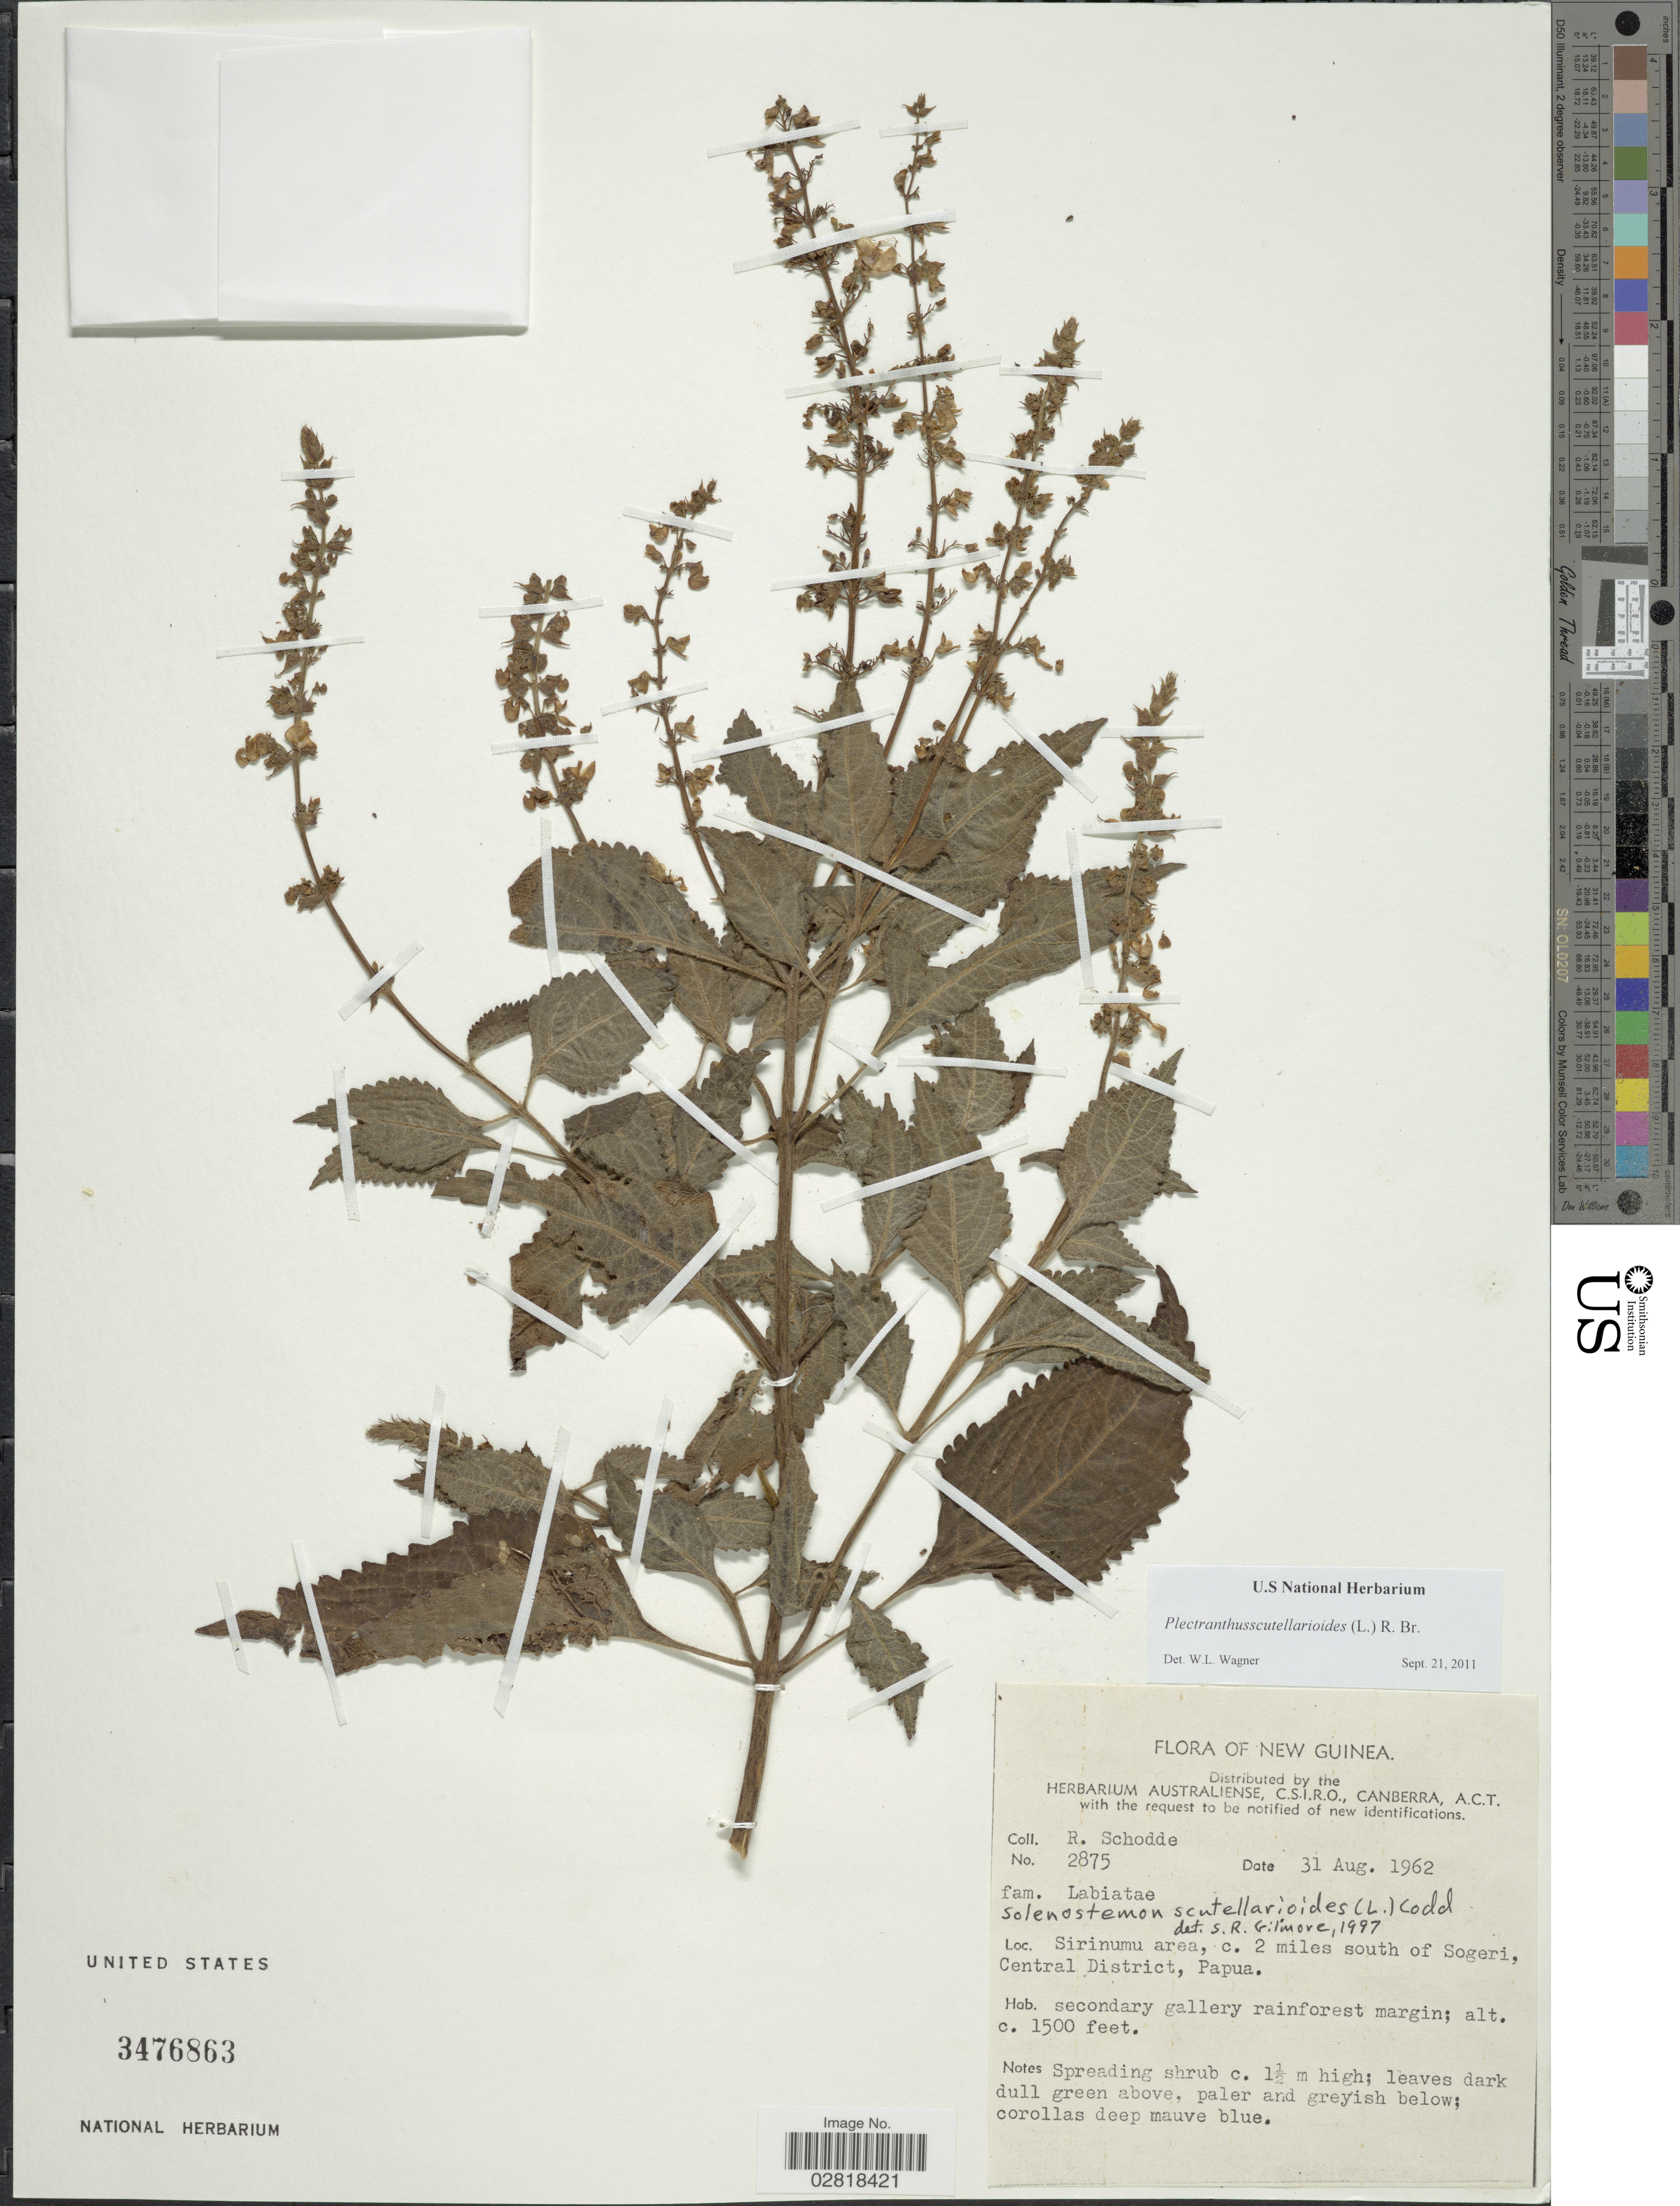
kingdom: Plantae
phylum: Tracheophyta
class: Magnoliopsida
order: Lamiales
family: Lamiaceae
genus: Coleus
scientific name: Coleus scutellarioides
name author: (L.) Benth.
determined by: Wagner, W. L., (BOT), Smithsonian Institution - National Museum of Natural History (UNITED STATES)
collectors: R. Schodde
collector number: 2875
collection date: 1962-08-31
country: Papua New Guinea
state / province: Central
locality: New Guinea. Sirinumu area, c. 2 miles south of Sogeri, Central District, Papua.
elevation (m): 457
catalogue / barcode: US 3476863